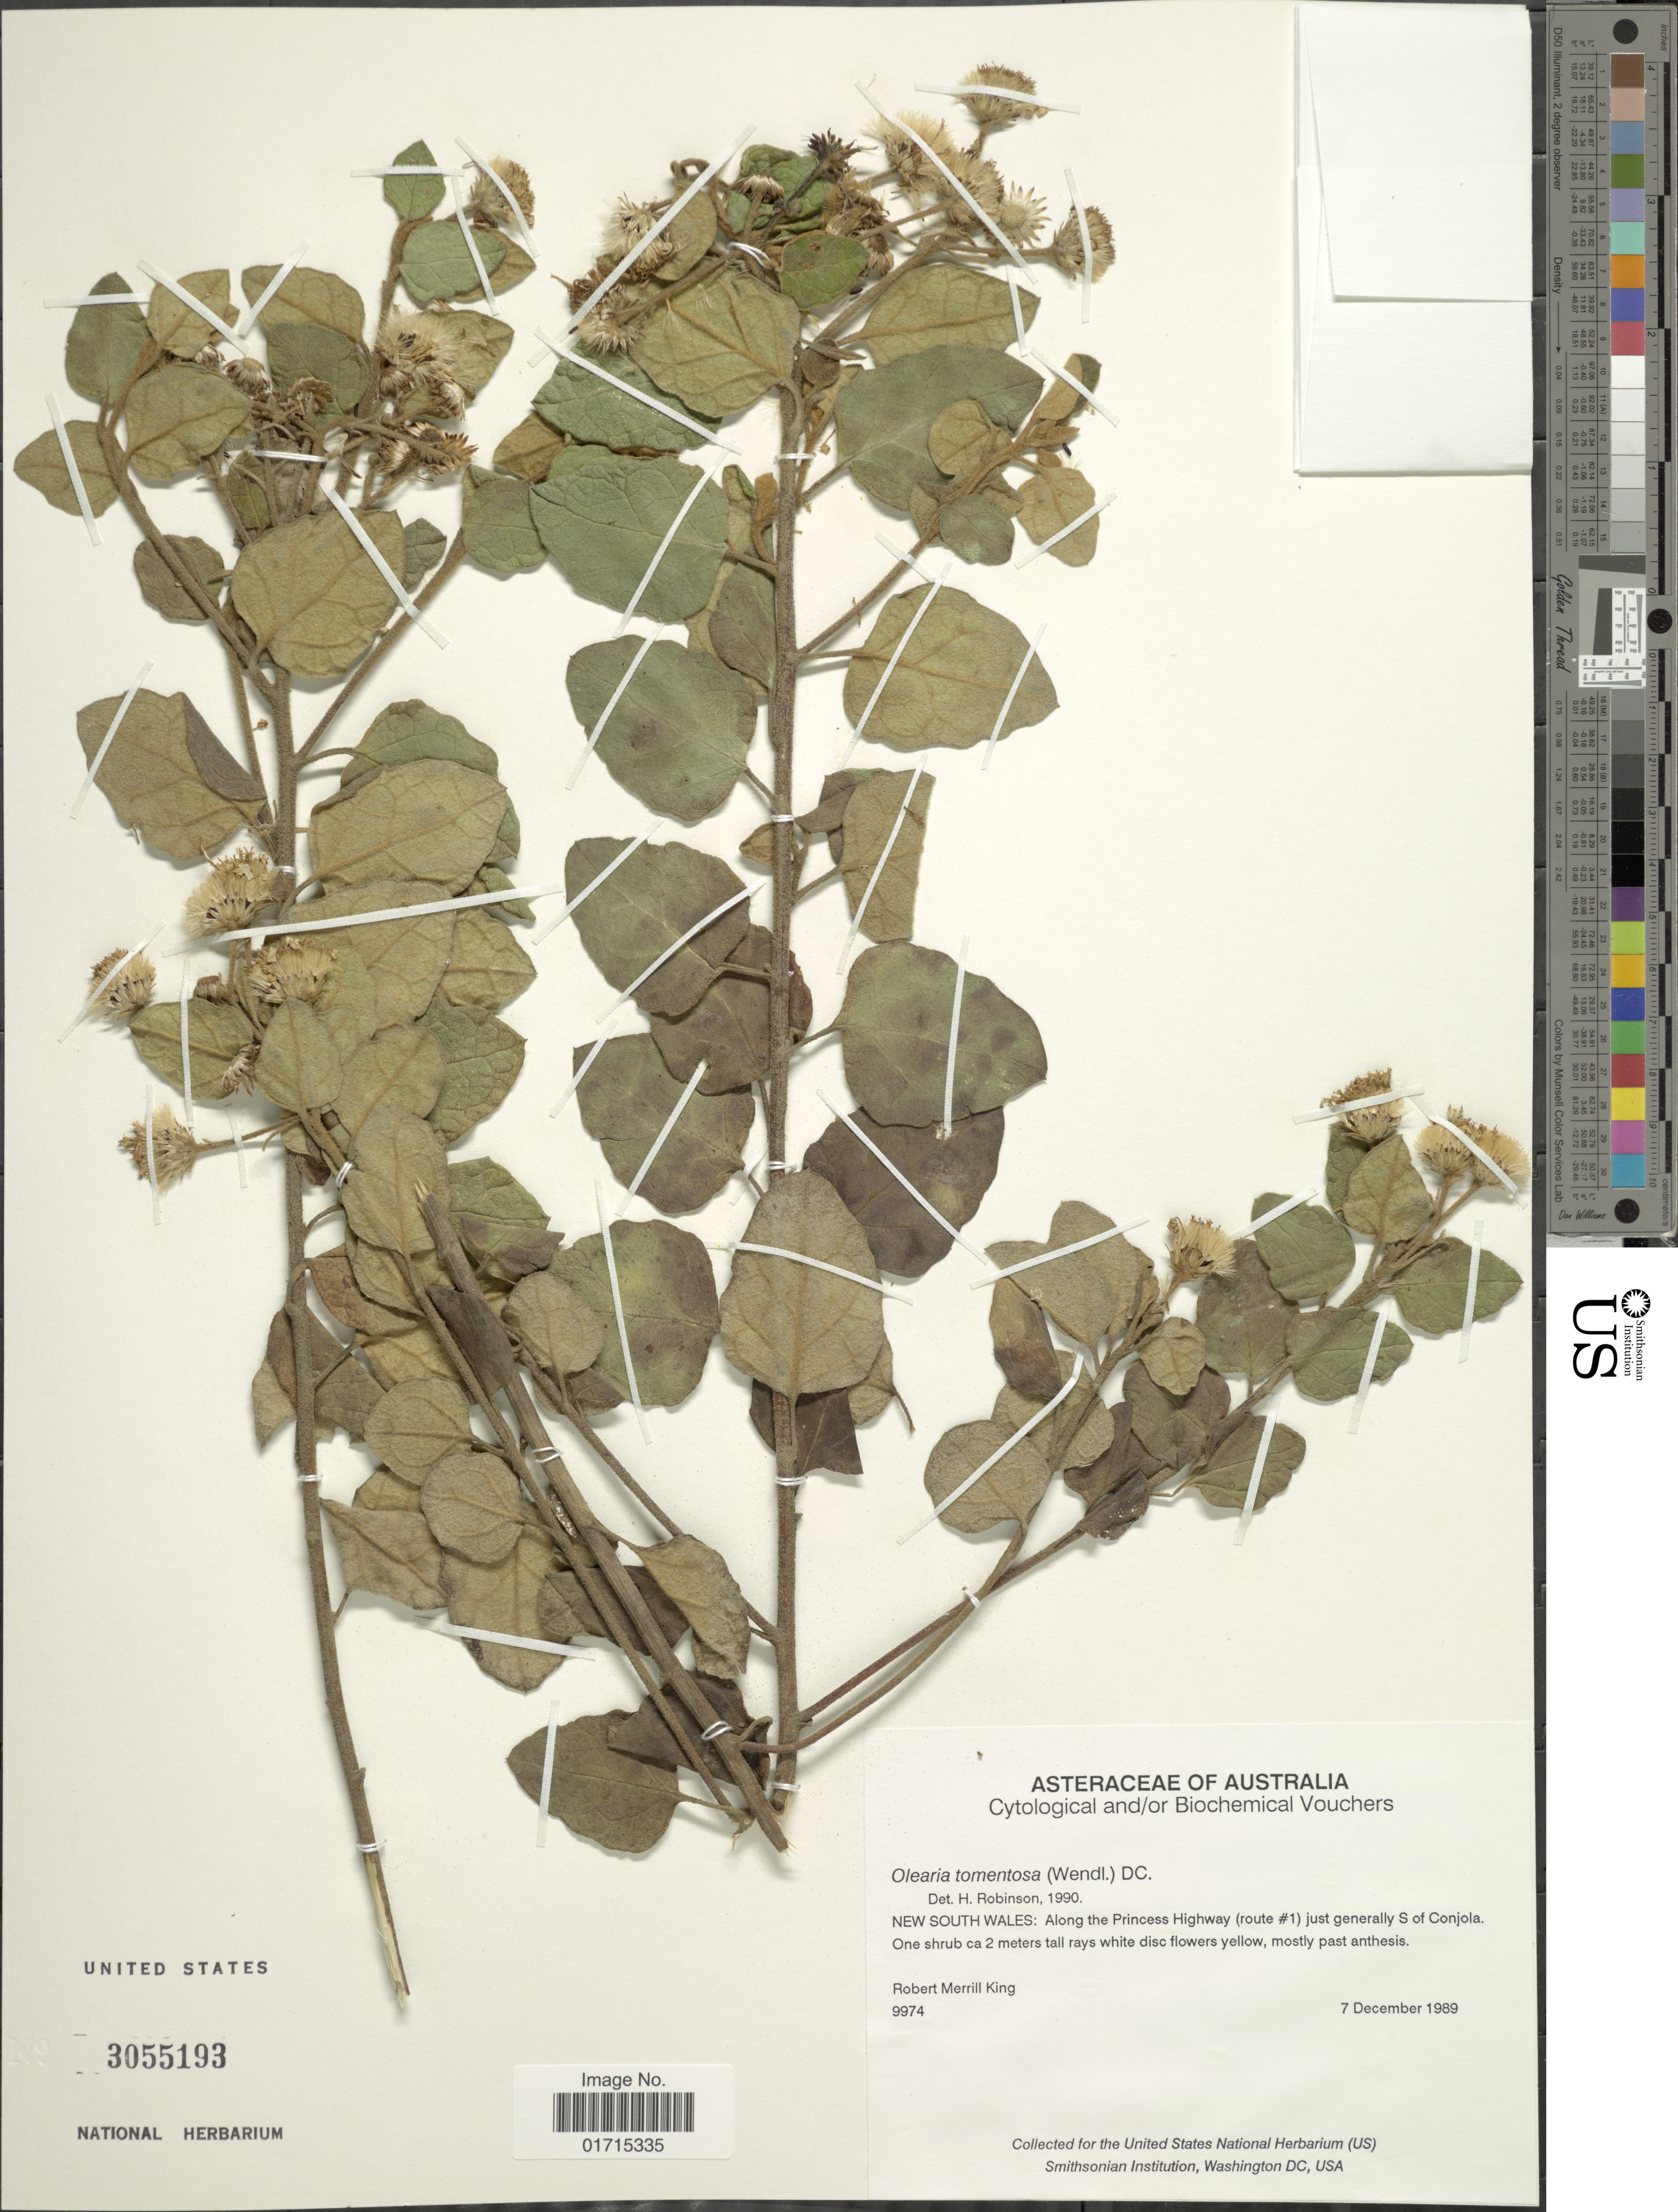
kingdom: Plantae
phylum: Tracheophyta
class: Magnoliopsida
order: Asterales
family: Asteraceae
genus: Olearia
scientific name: Olearia tomentosa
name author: (J.C. Wendl.) DC.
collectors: R. M. King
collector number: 9974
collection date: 1989-12-07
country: Australia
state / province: New South Wales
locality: Along the Princess Highway (route #1) just generally S of Conjola.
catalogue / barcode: US 3055193